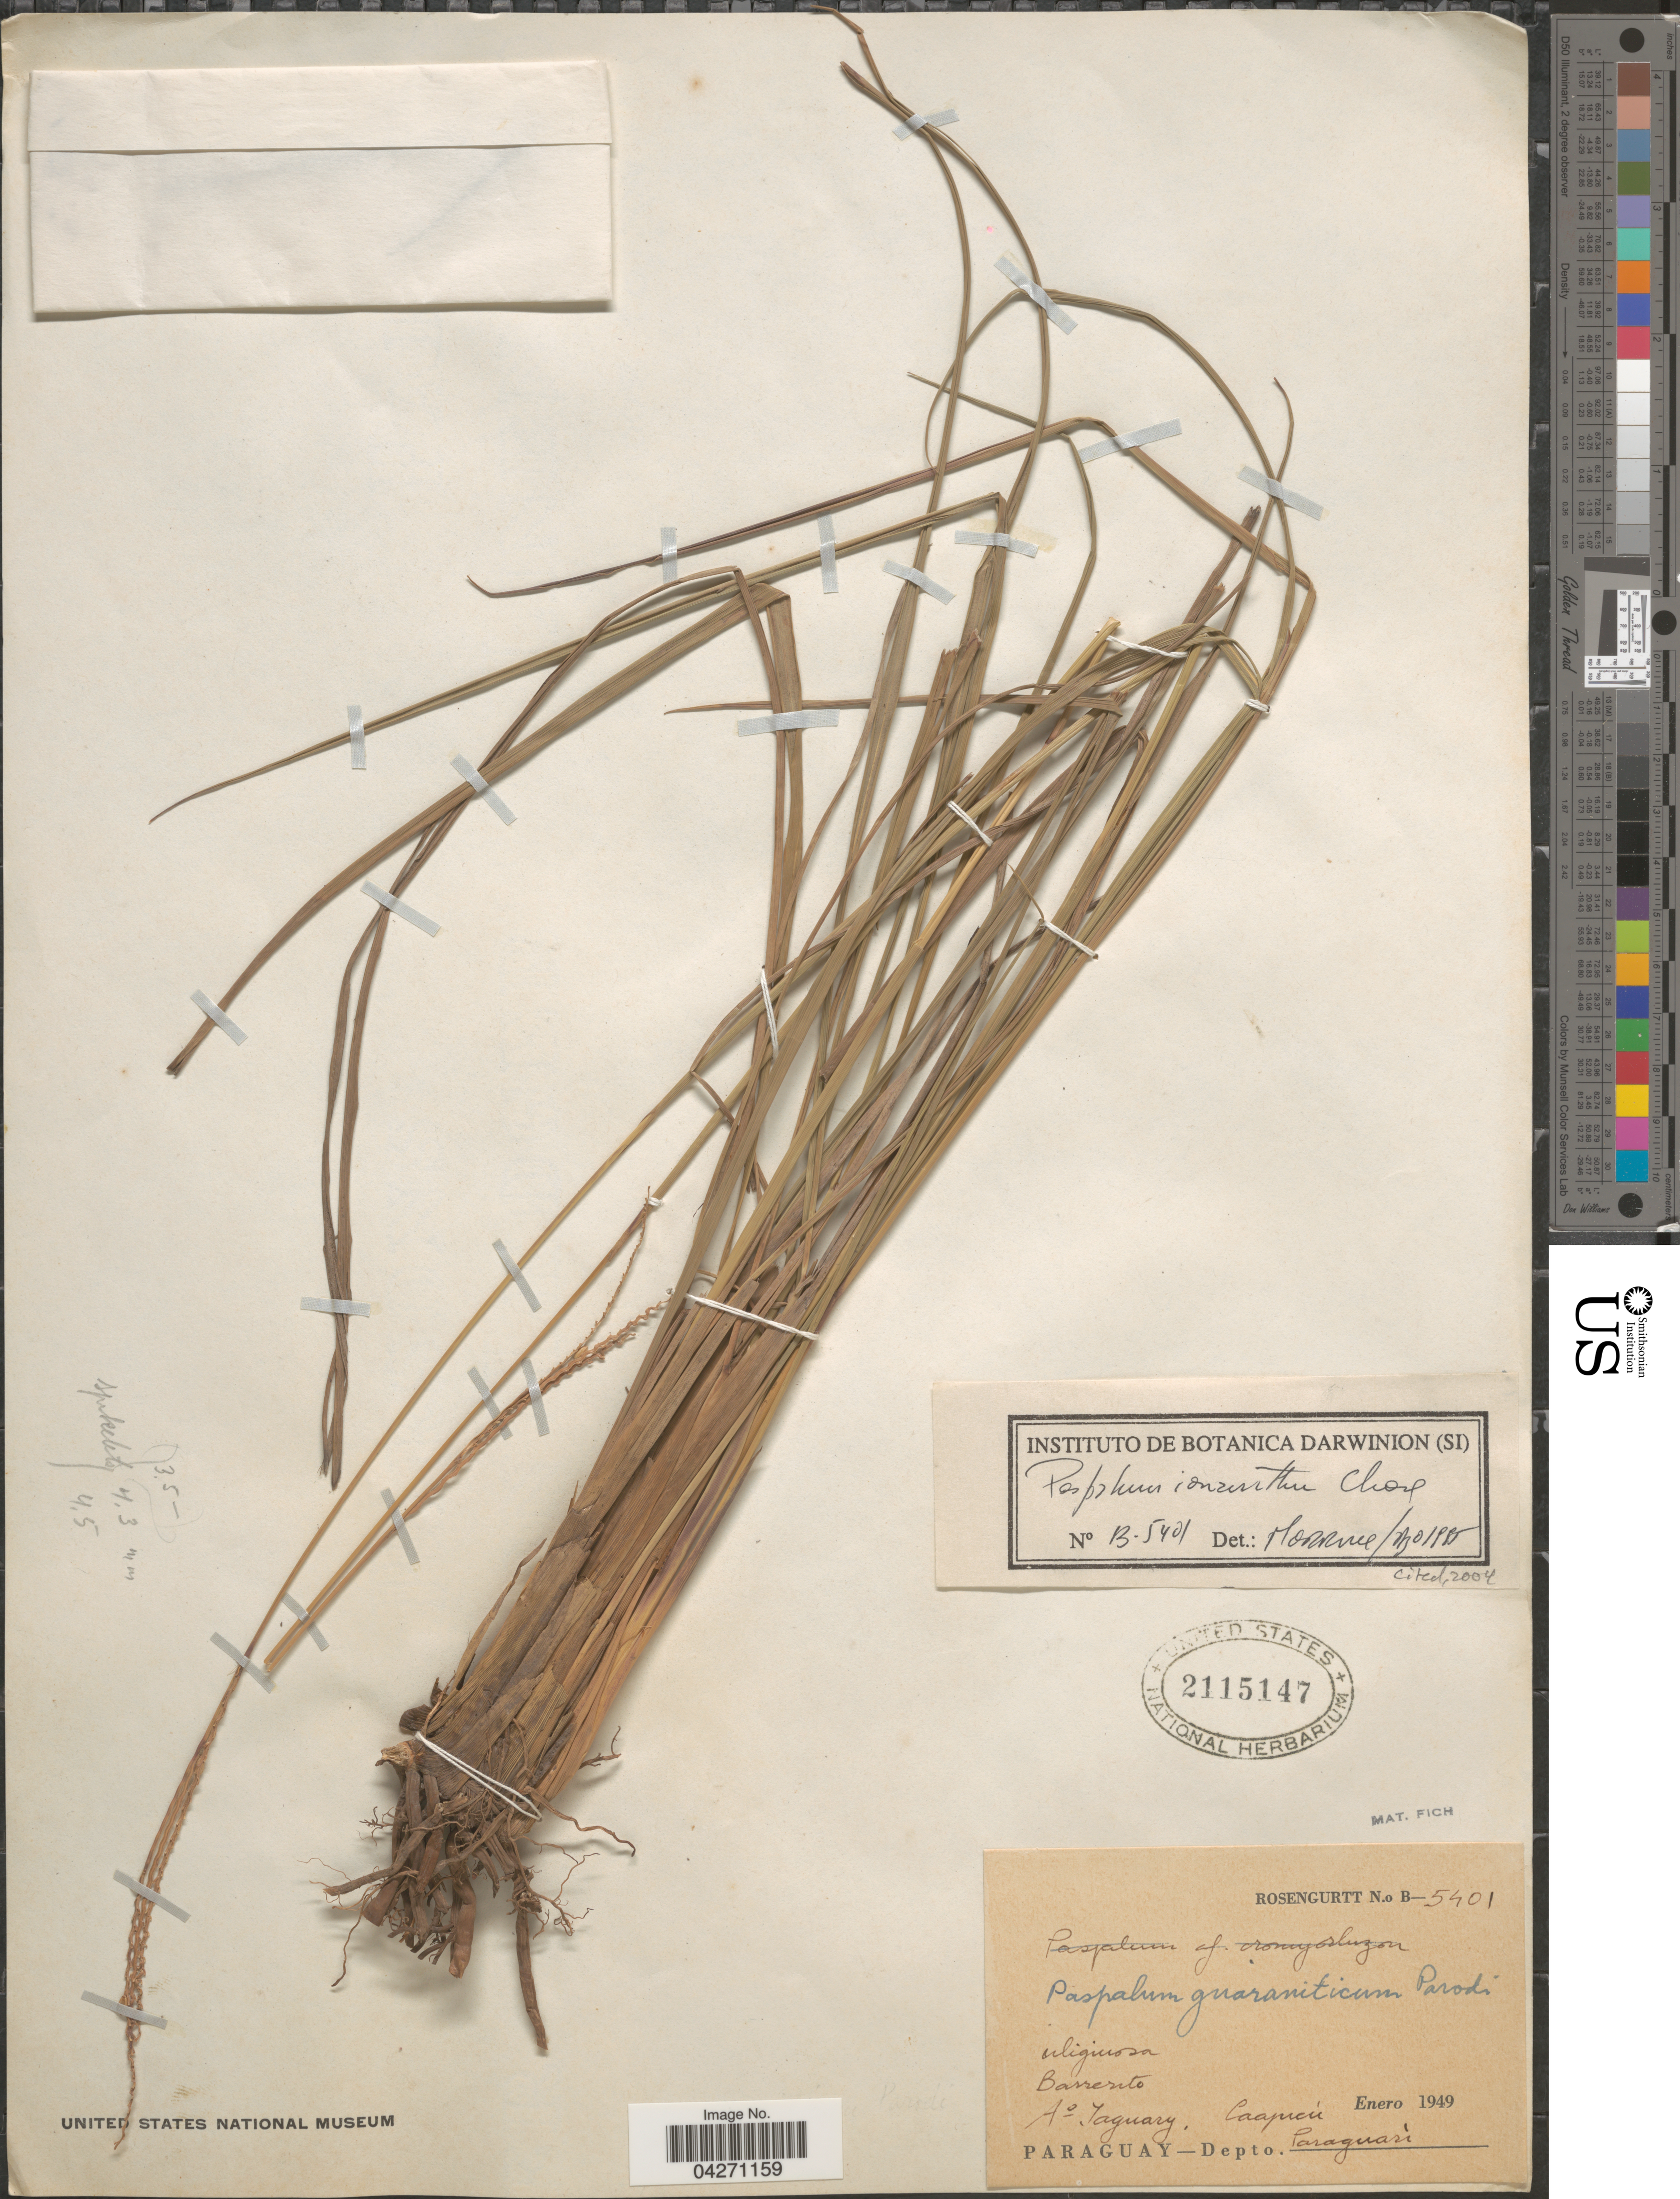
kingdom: Plantae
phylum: Tracheophyta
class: Liliopsida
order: Poales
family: Poaceae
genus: Paspalum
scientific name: Paspalum ionanthum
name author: Chase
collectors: Rosengurtt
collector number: B-5401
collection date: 1949-01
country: Paraguay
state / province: Paraguari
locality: Barrerito. A° Jaguary, Caapucú. Depto. Paraguarí.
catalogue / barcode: US 2115147